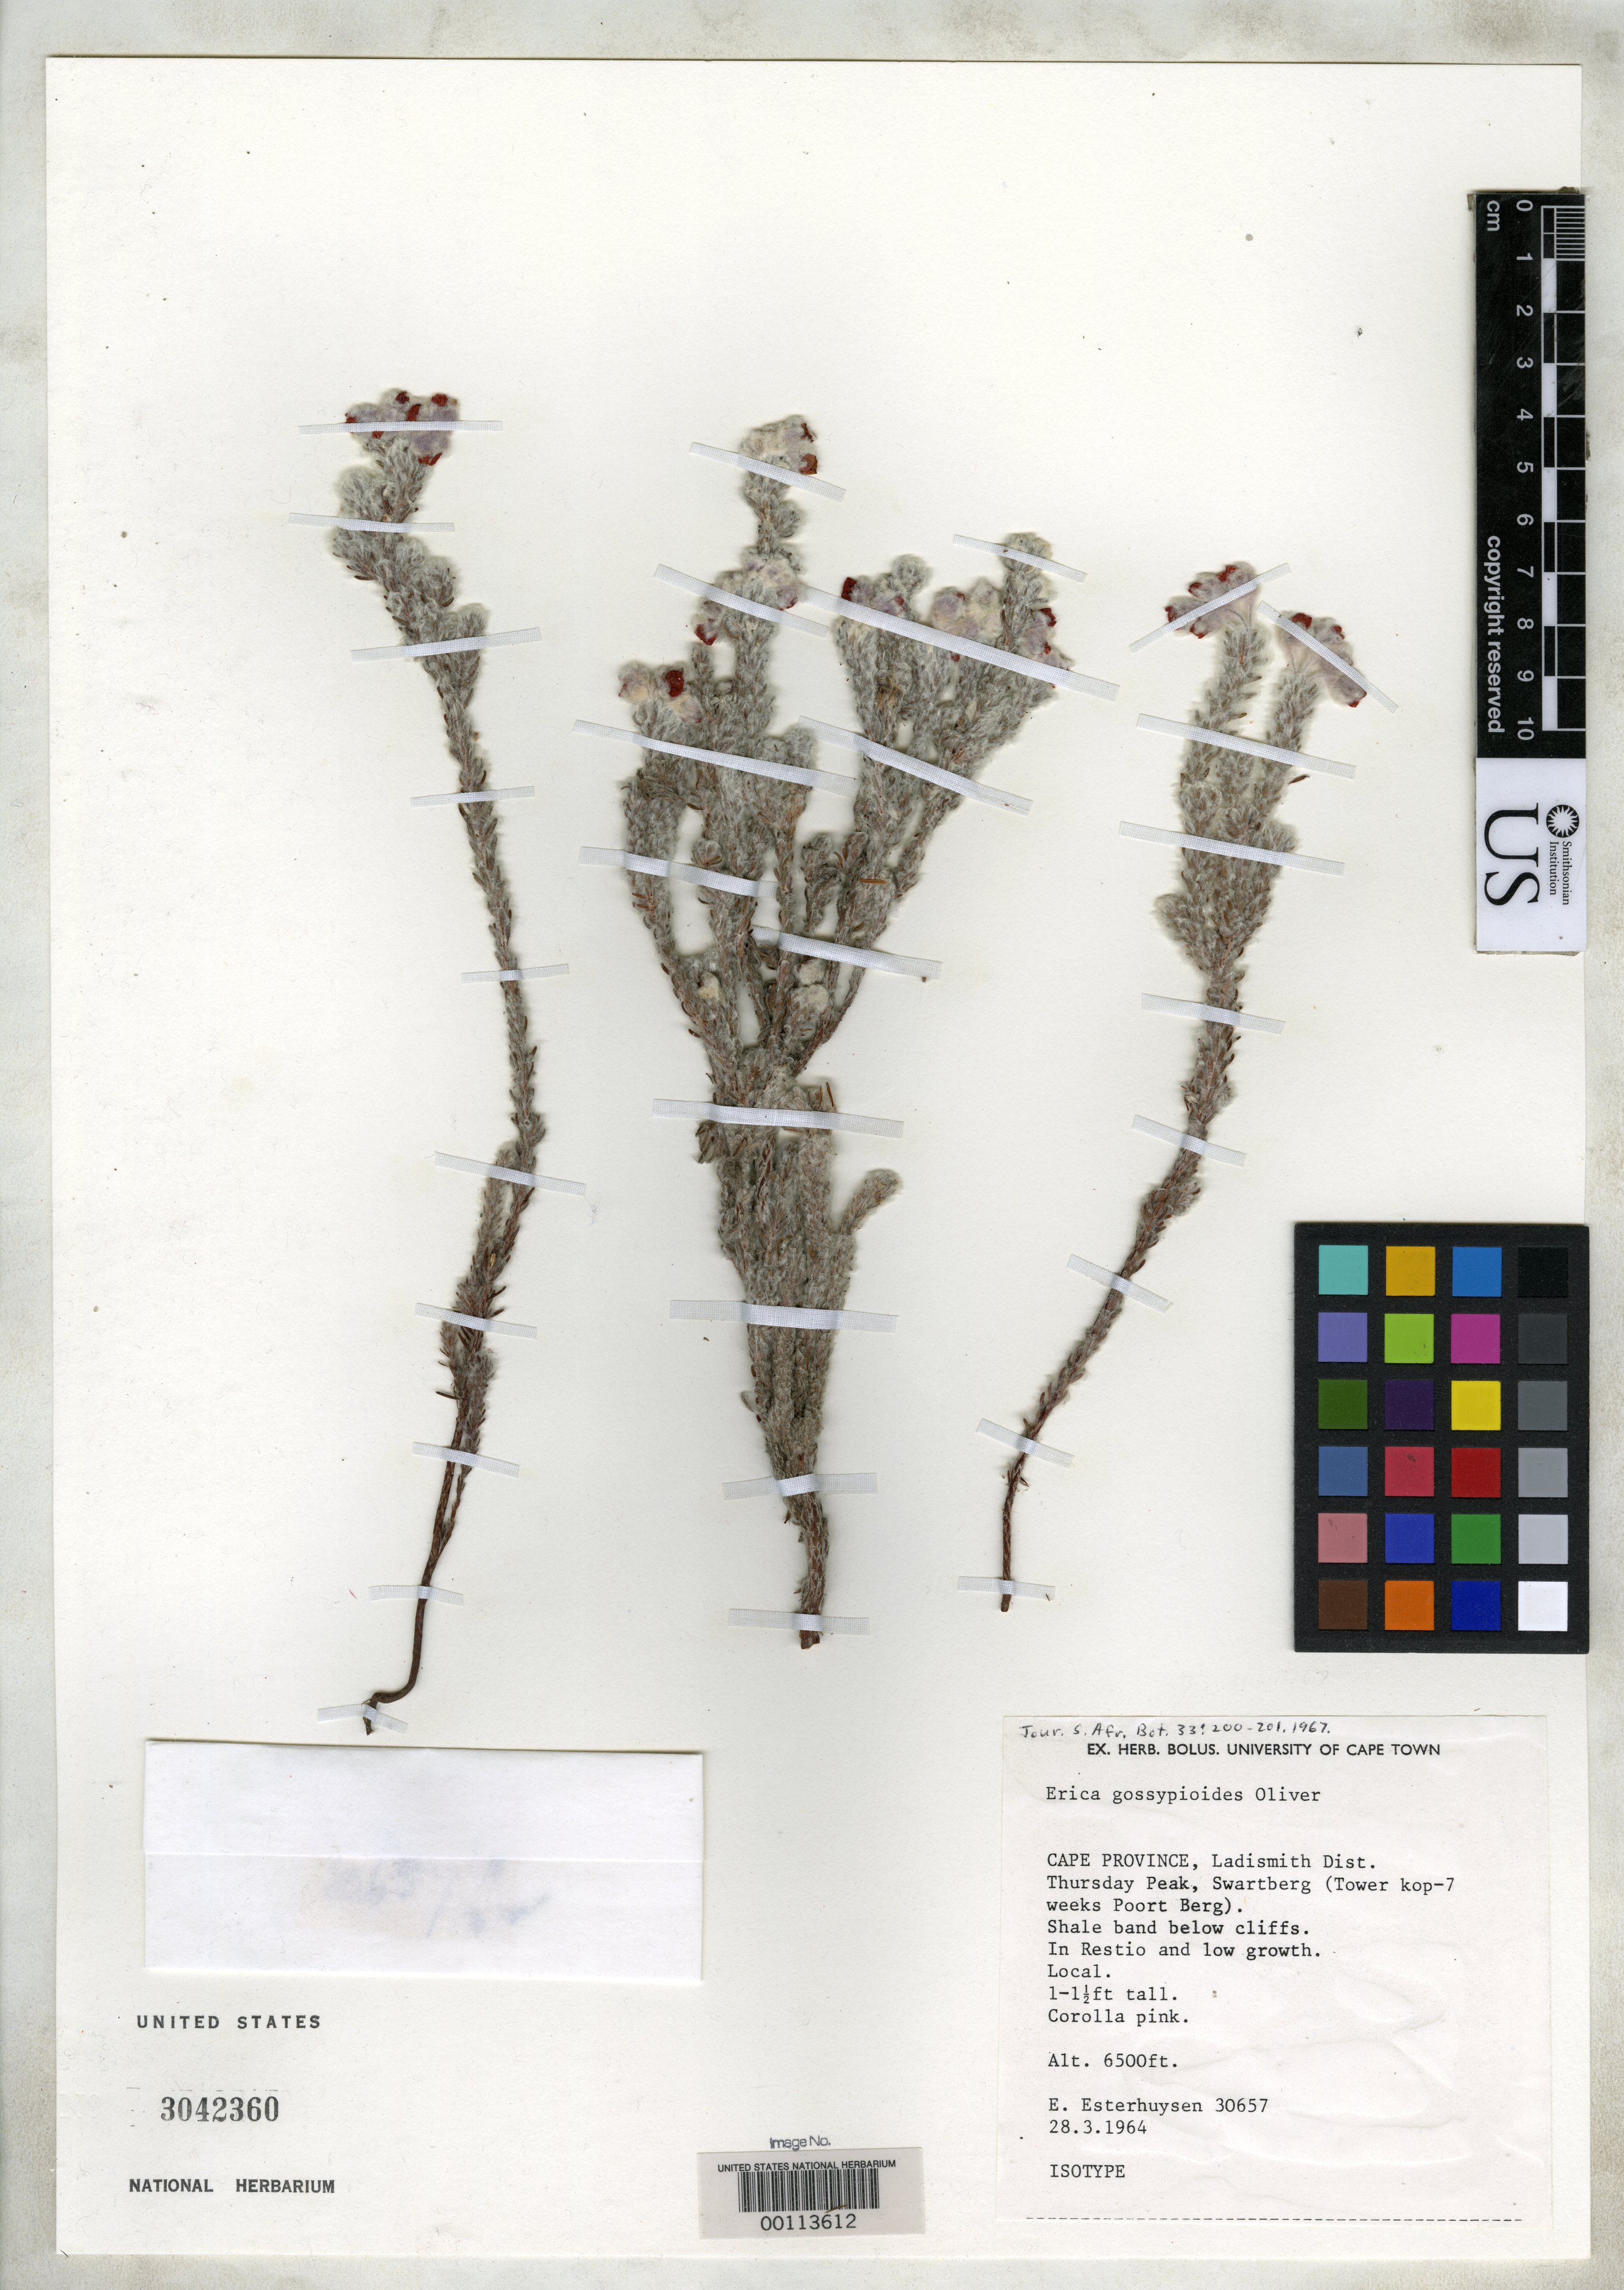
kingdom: Plantae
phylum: Tracheophyta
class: Magnoliopsida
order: Ericales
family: Ericaceae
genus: Erica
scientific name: Erica gossypioides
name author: E.G.H. Oliv.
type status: Isotype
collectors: E. E. Esterhuysen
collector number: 30657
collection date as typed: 28 Mar 1967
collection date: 1967-03-28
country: South Africa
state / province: Western Cape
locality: Thursday Peak, Swartberg.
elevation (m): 1981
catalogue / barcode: US 3042360